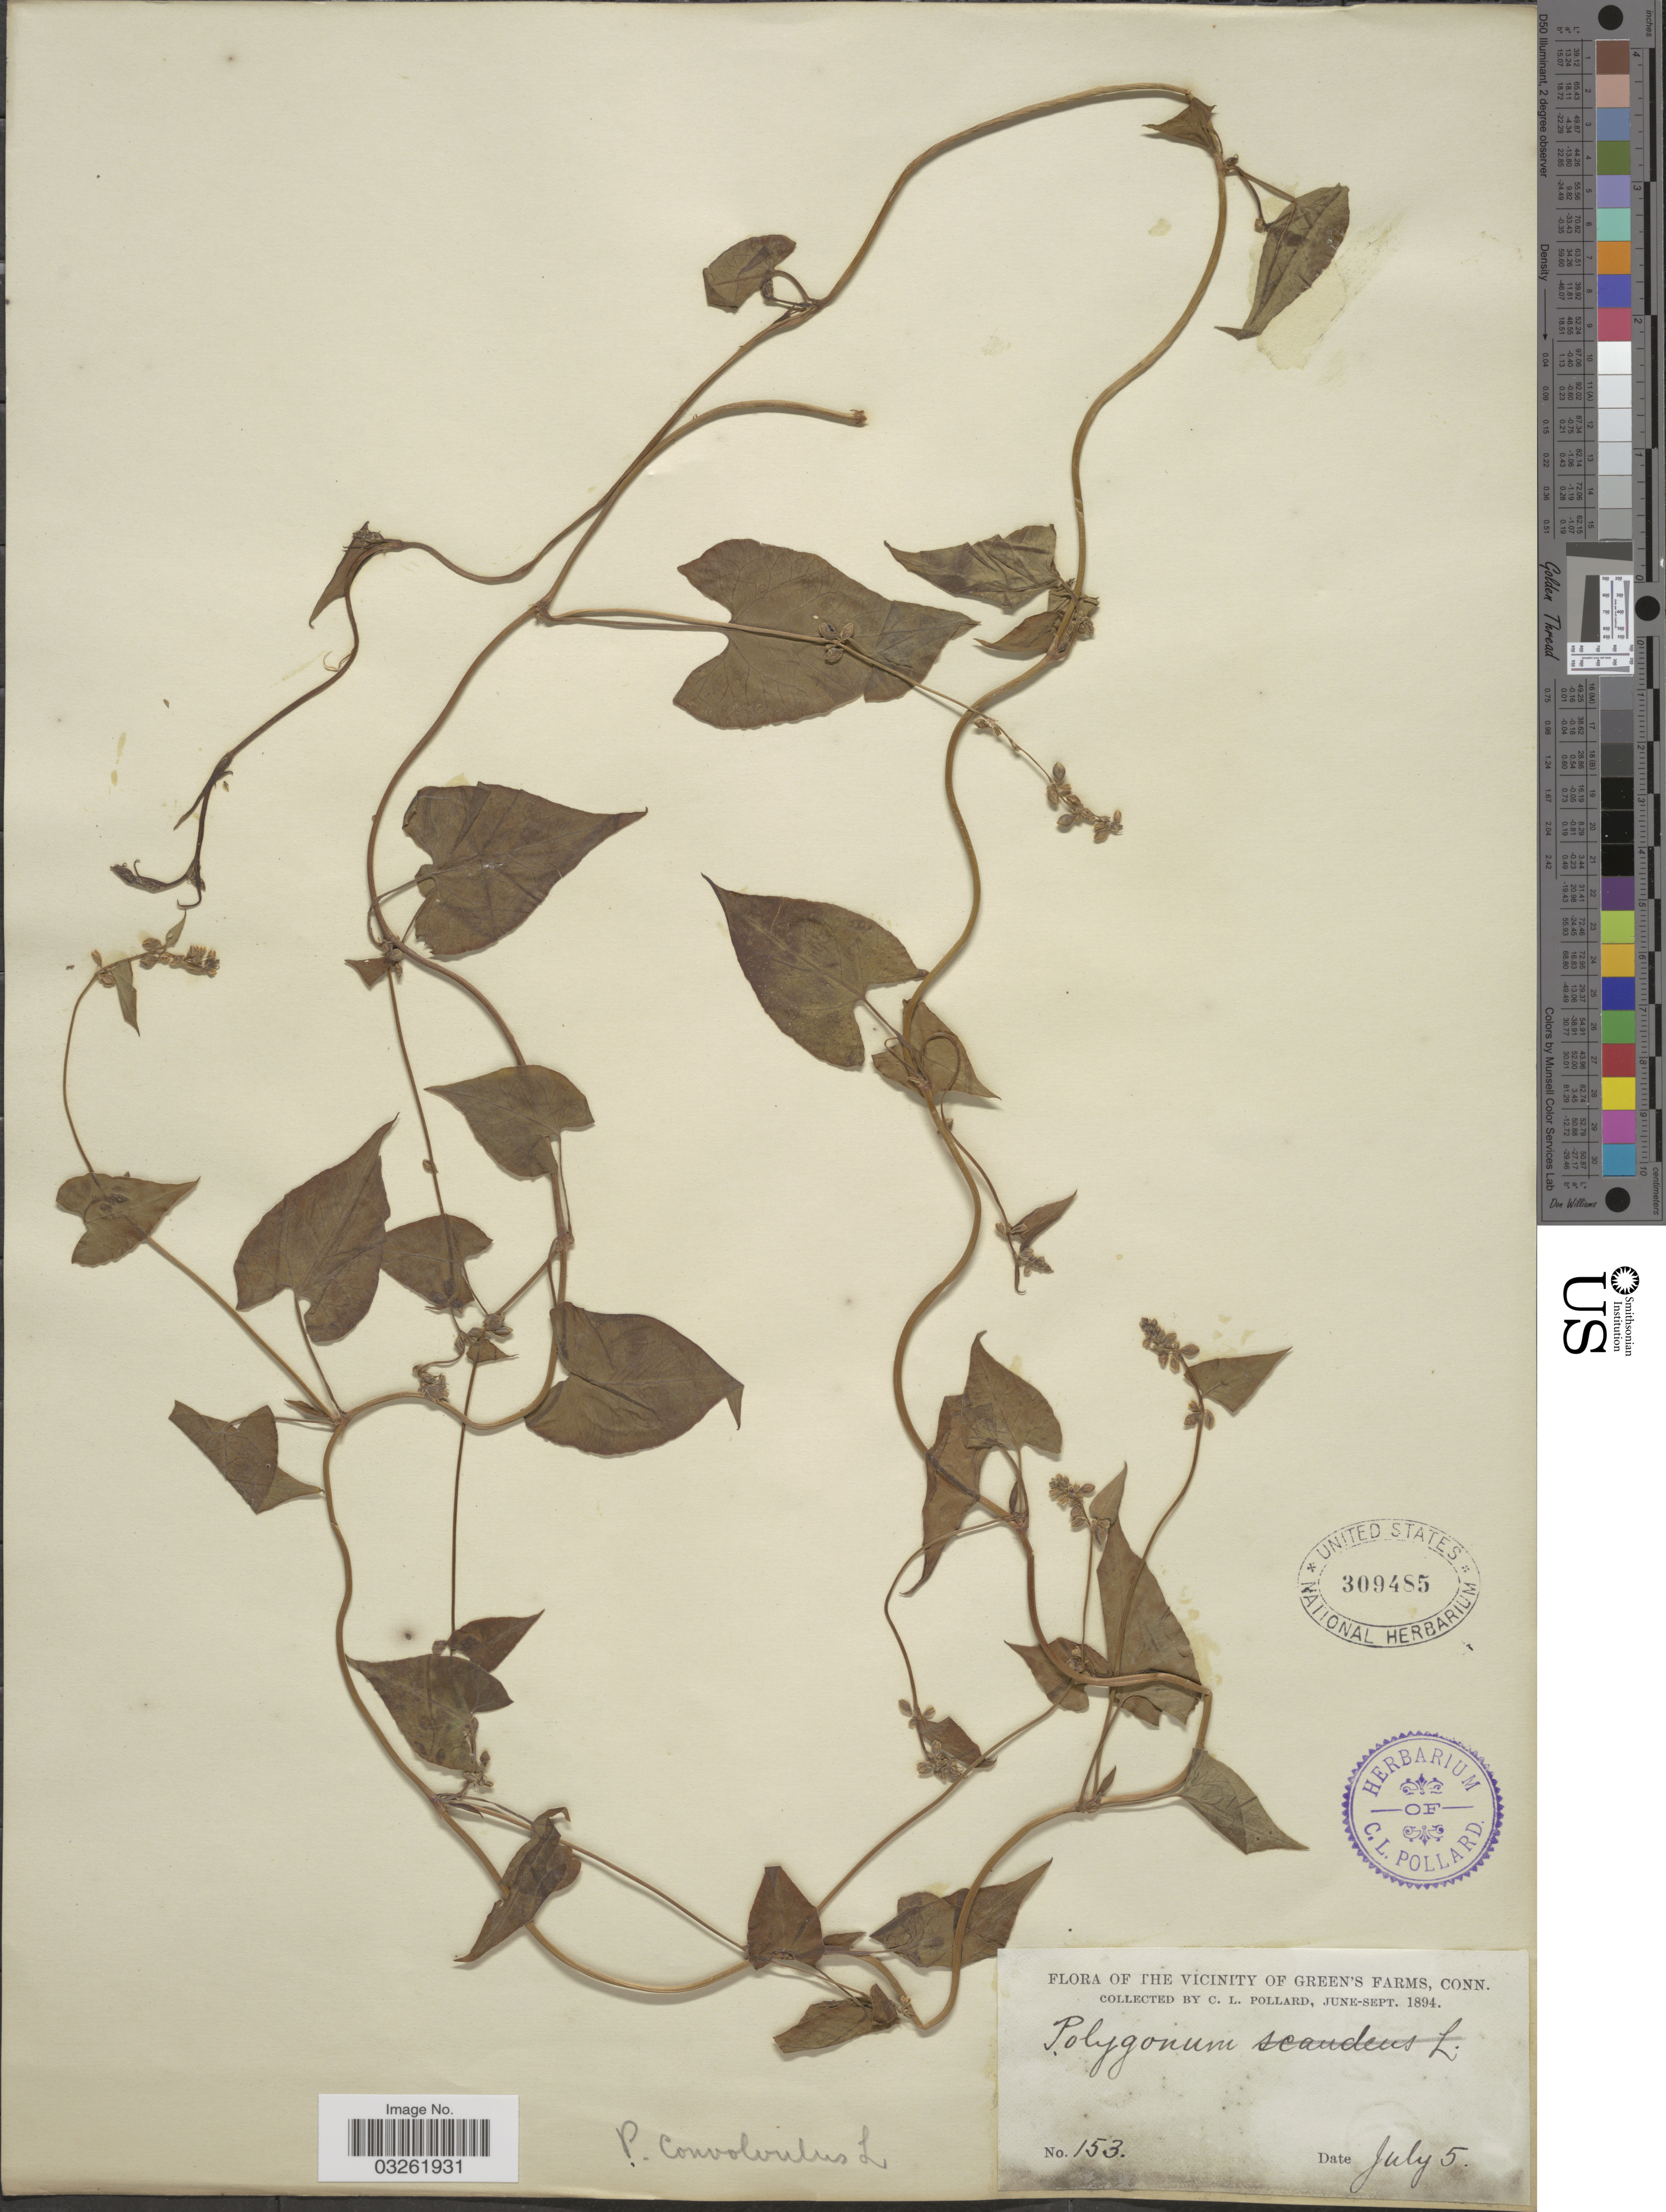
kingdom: Plantae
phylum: Tracheophyta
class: Magnoliopsida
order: Caryophyllales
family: Polygonaceae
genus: Fallopia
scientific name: Fallopia convolvulus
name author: (L.) Á. Löve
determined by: Strong, M. T., (US), Smithsonian Institution - National Museum of Natural History (UNITED STATES)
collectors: C. L. Pollard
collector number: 153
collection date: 1894-07-05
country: United States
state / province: Connecticut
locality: Vicinity of Green's Farms.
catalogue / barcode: US 309485